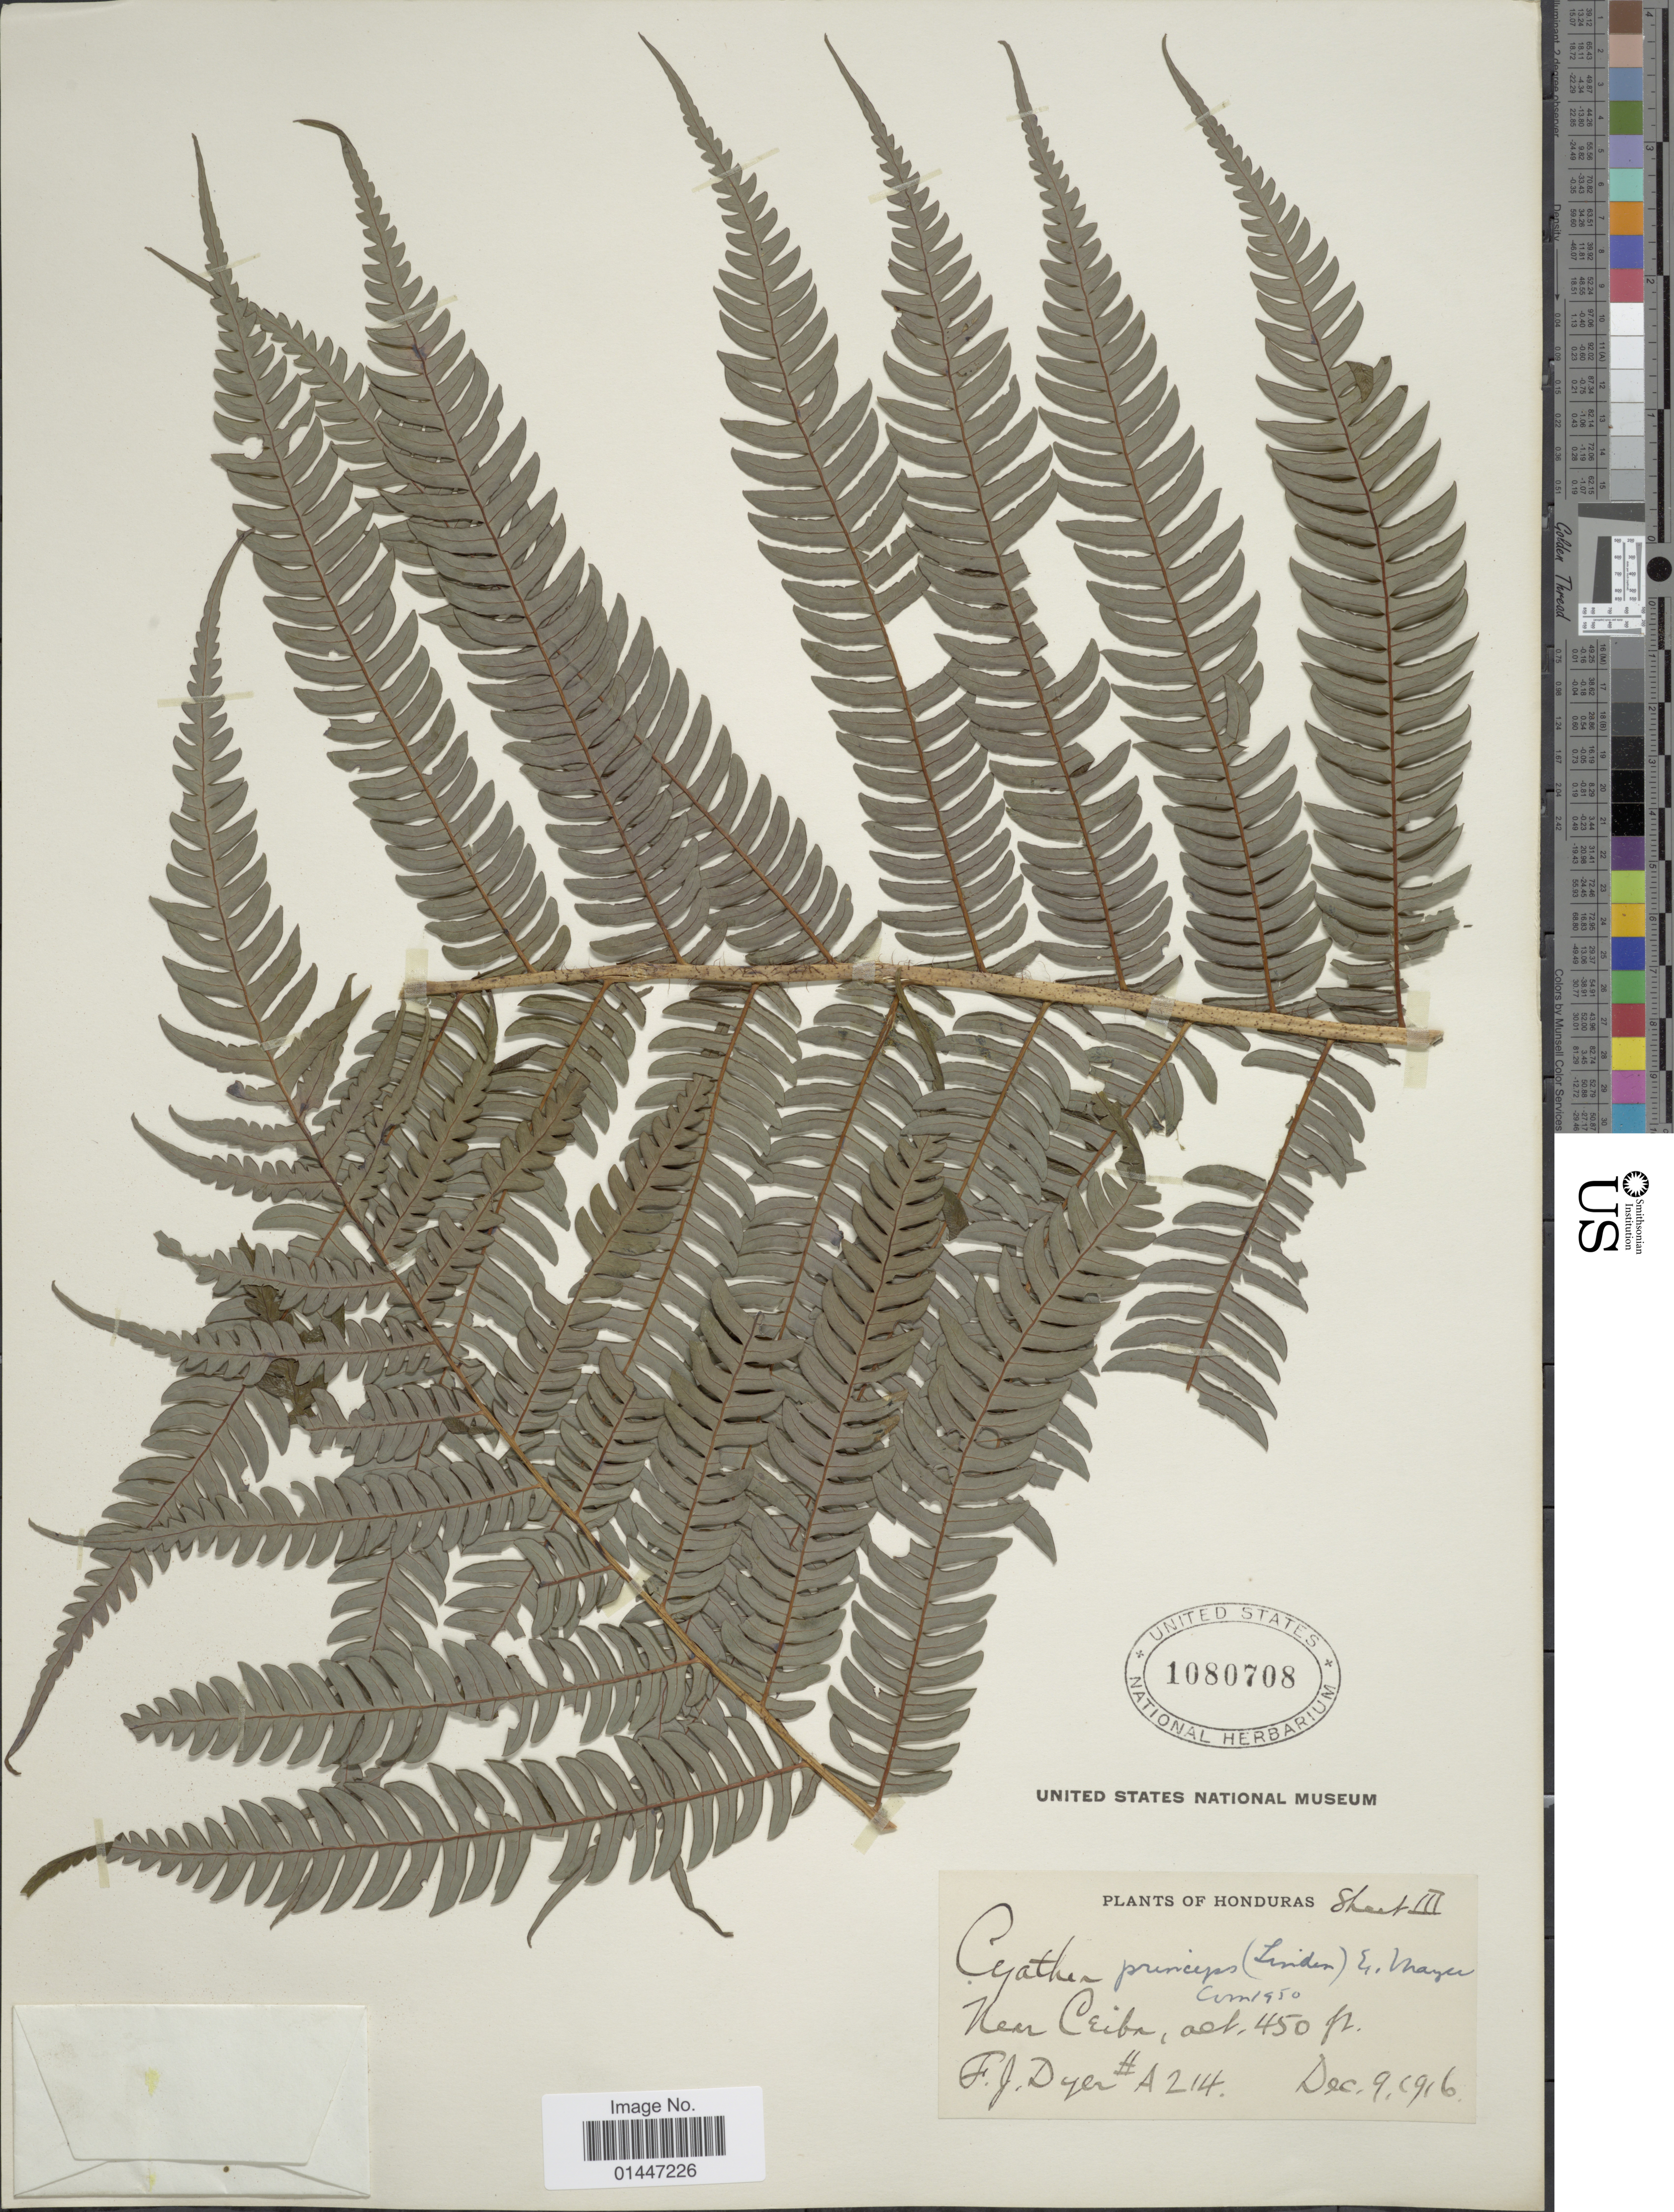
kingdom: Plantae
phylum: Tracheophyta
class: Polypodiopsida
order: Cyatheales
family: Cyatheaceae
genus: Sphaeropteris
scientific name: Sphaeropteris horrida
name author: (Liebm.) R.M. Tryon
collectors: F. J. Dyer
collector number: A214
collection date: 1916-12-09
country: Honduras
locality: Near Ceiba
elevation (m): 137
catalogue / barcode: US 1080708